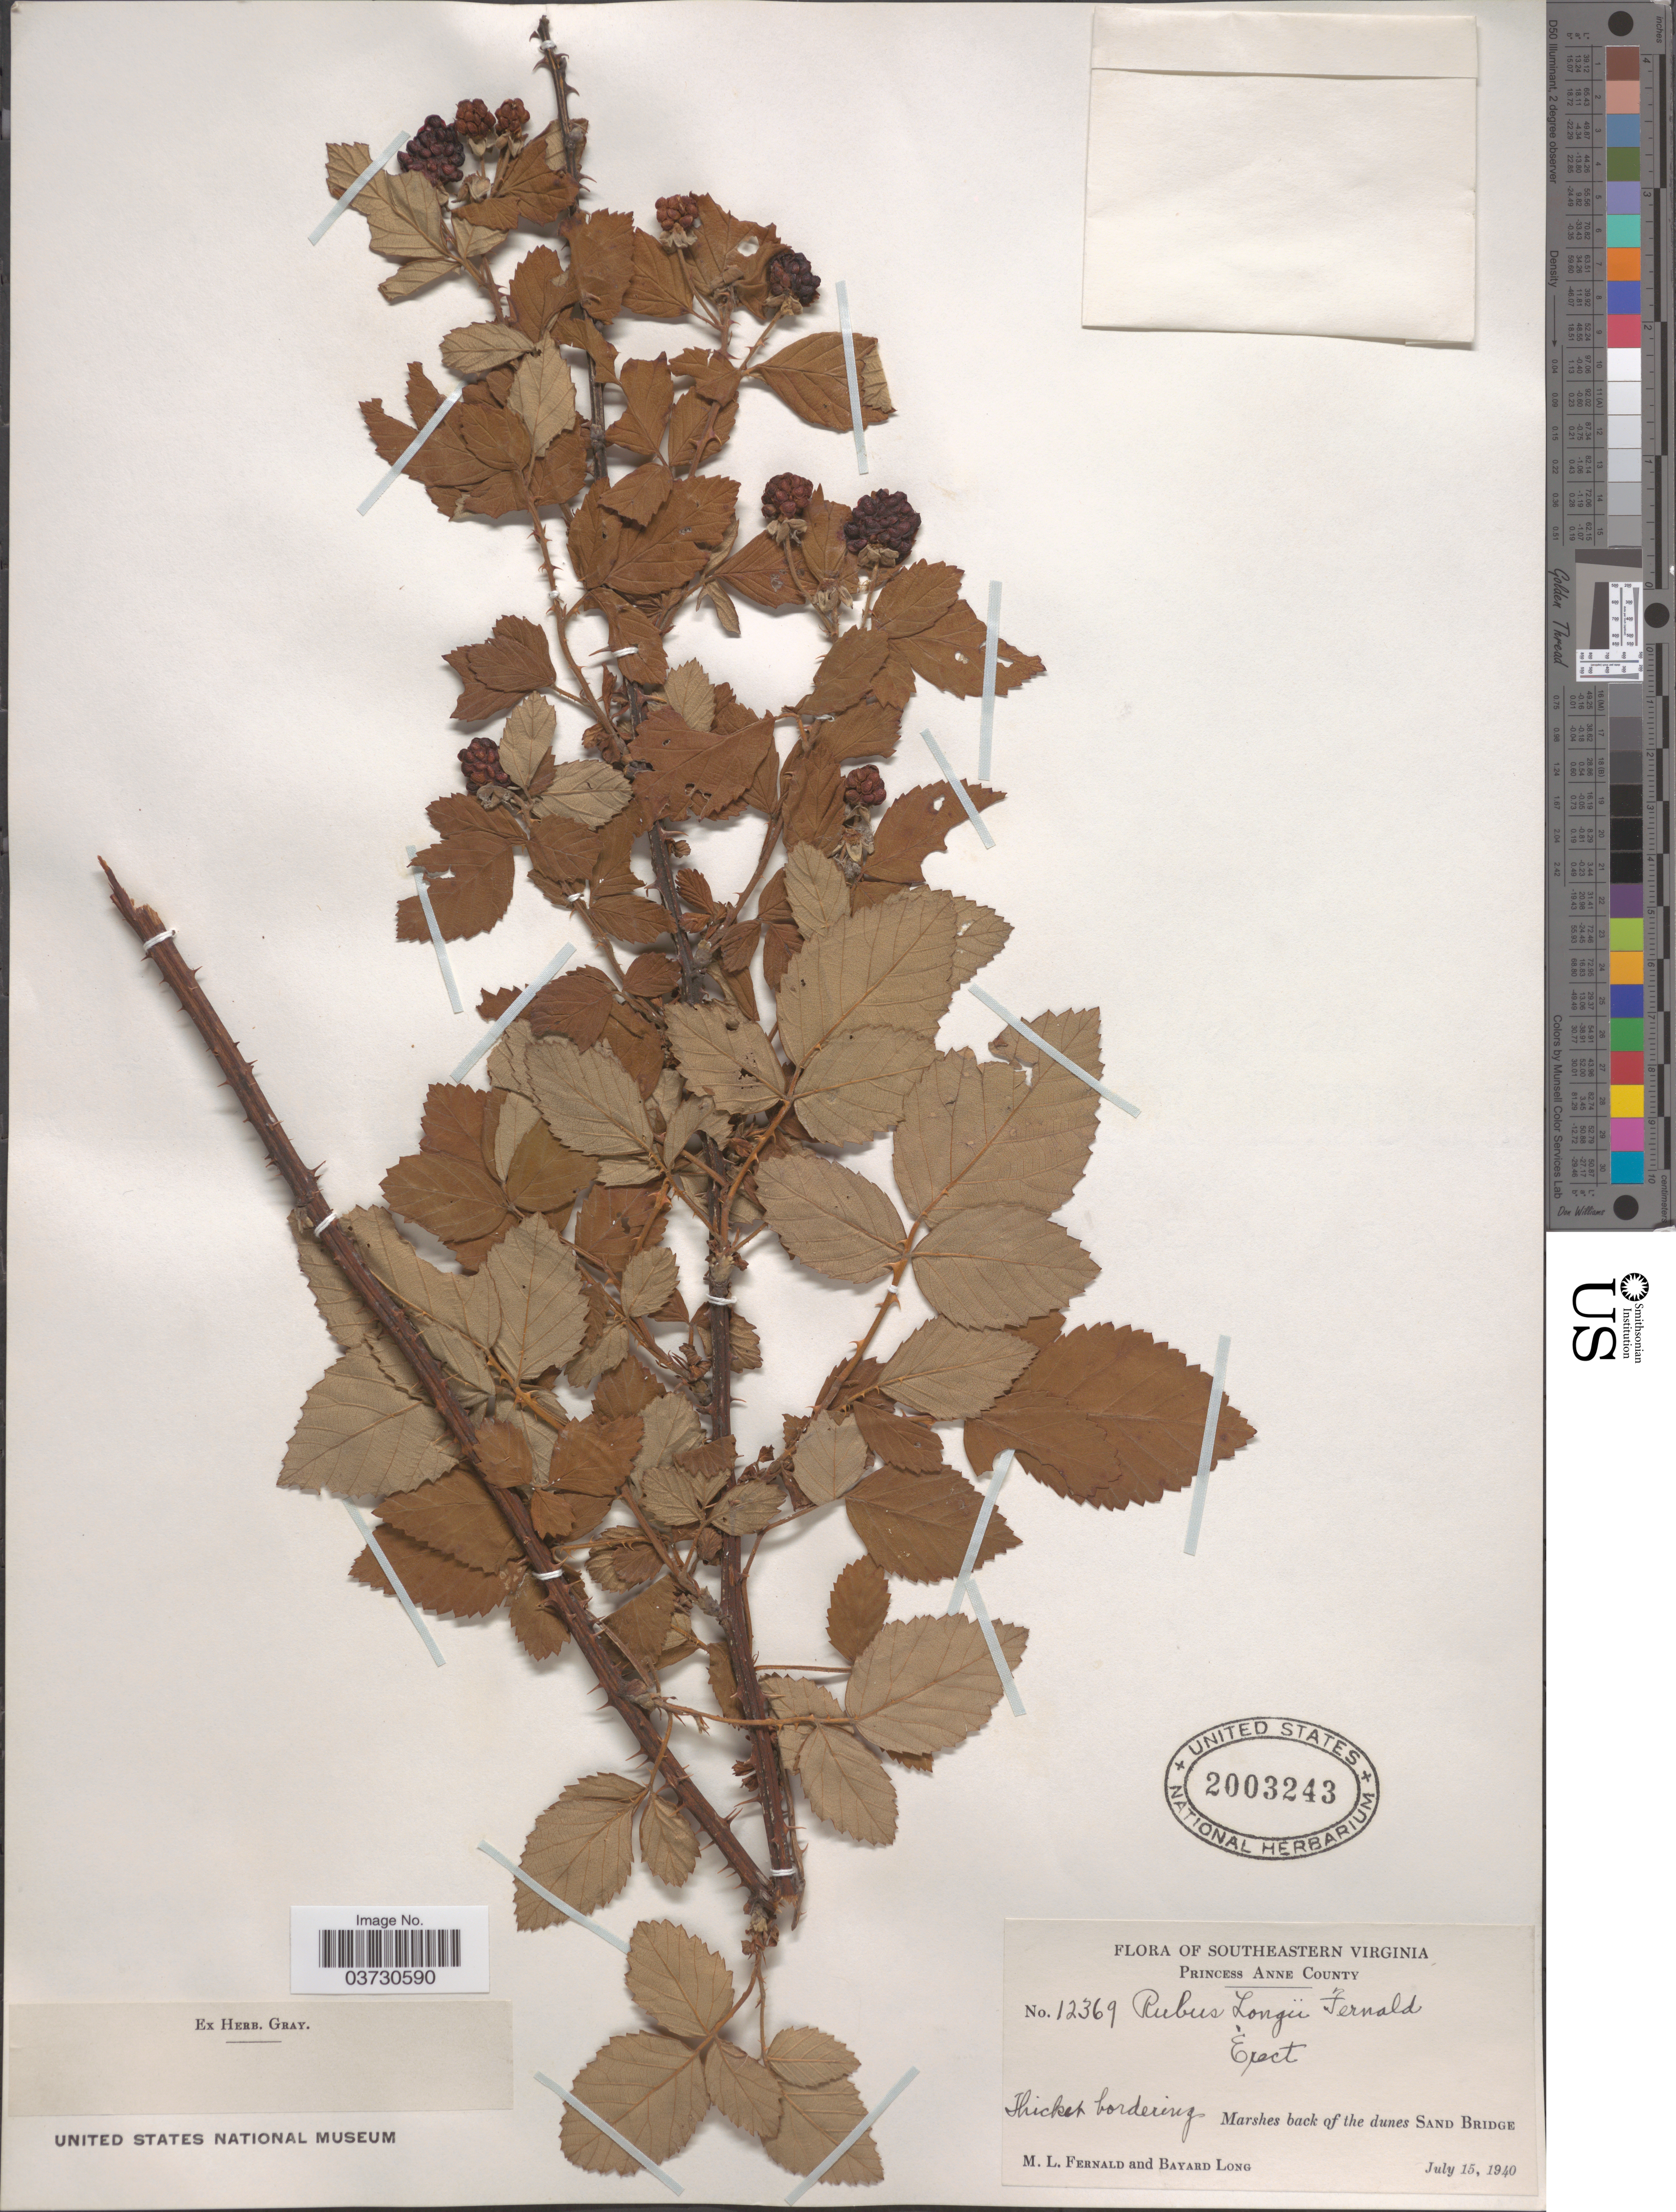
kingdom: Plantae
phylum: Tracheophyta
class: Magnoliopsida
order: Rosales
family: Rosaceae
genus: Rubus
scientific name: Rubus longii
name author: Fernald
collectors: M. L. Fernald & B. Long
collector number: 12369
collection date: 1940-07-15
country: United States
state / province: Virginia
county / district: City of Virginia Beach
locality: Southeastern Virginia. Princess Anne County. Thicket bordering Marshes back of the dunes Sand Bridge.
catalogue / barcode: US 2003243